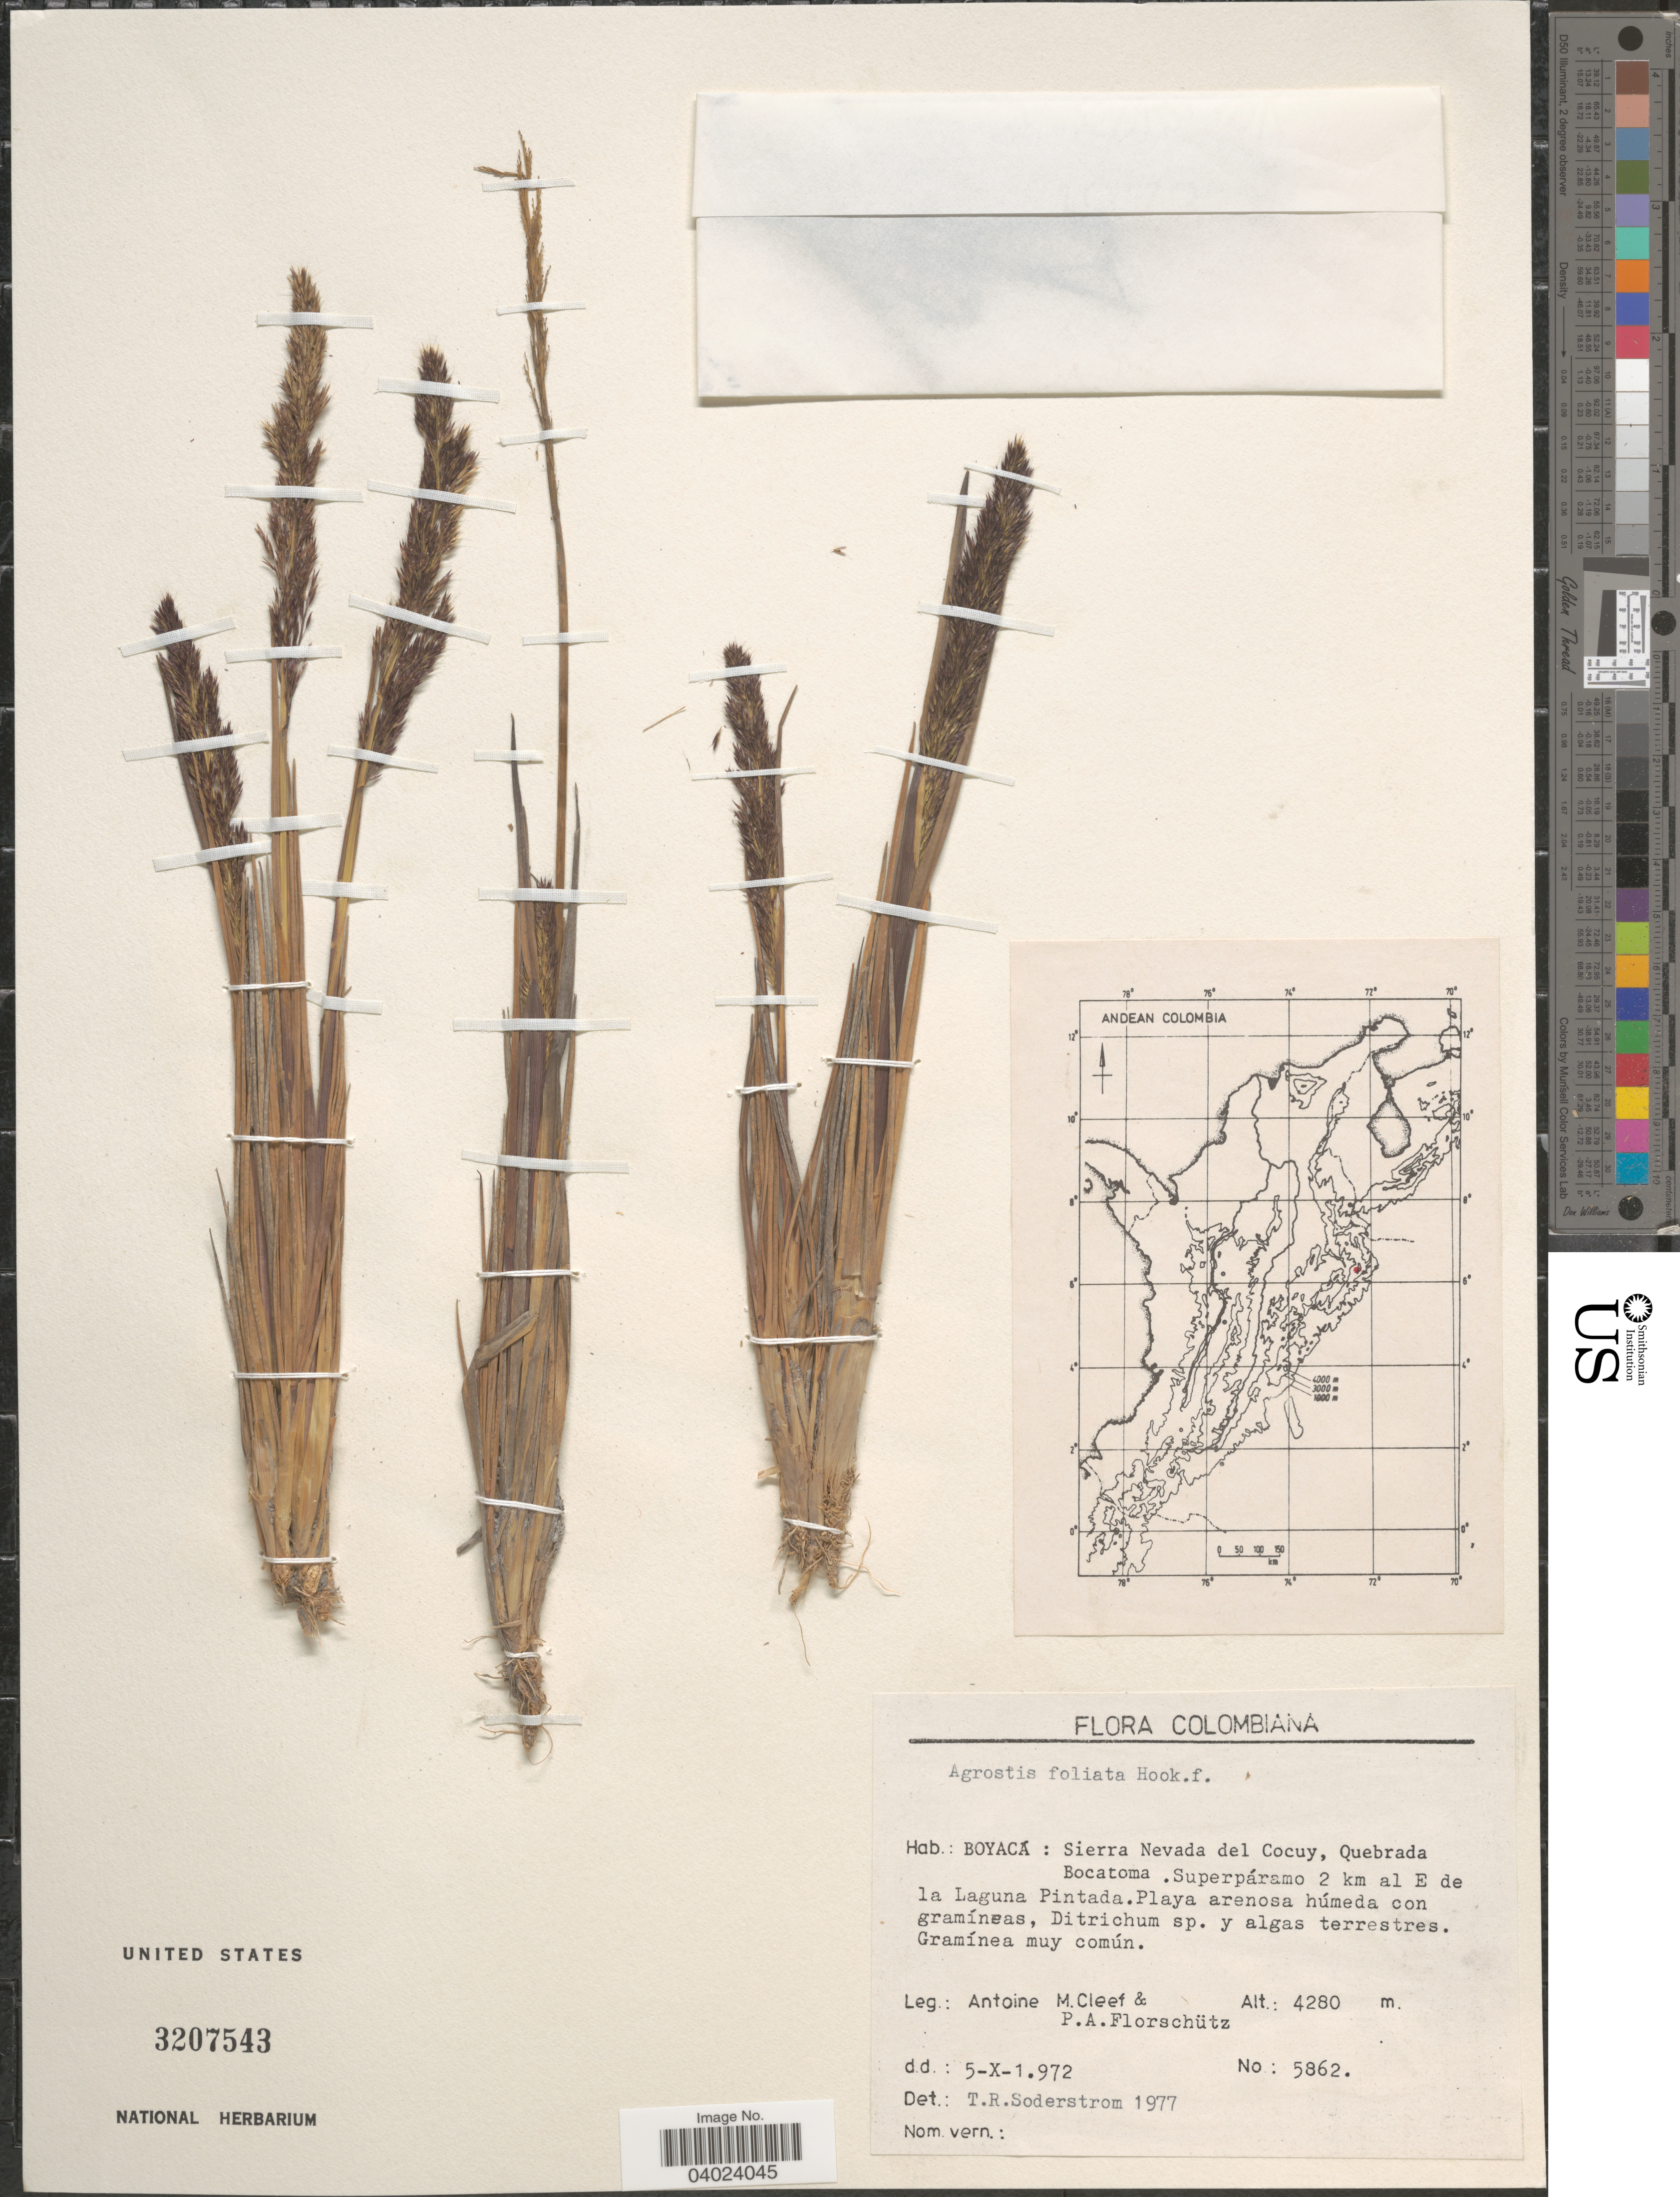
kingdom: Plantae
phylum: Tracheophyta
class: Liliopsida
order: Poales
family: Poaceae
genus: Agrostis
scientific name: Agrostis foliata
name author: Hook. f.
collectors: A. M. Cleef & P. Florschütz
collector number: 5862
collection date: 1972-10-05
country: Colombia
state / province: Boyacá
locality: Sierra Nevada del Cocuy, Quebrada Bocatoma. Superpáramo 2 km al E de la Laguna Pintada.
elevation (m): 4280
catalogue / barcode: US 3207543